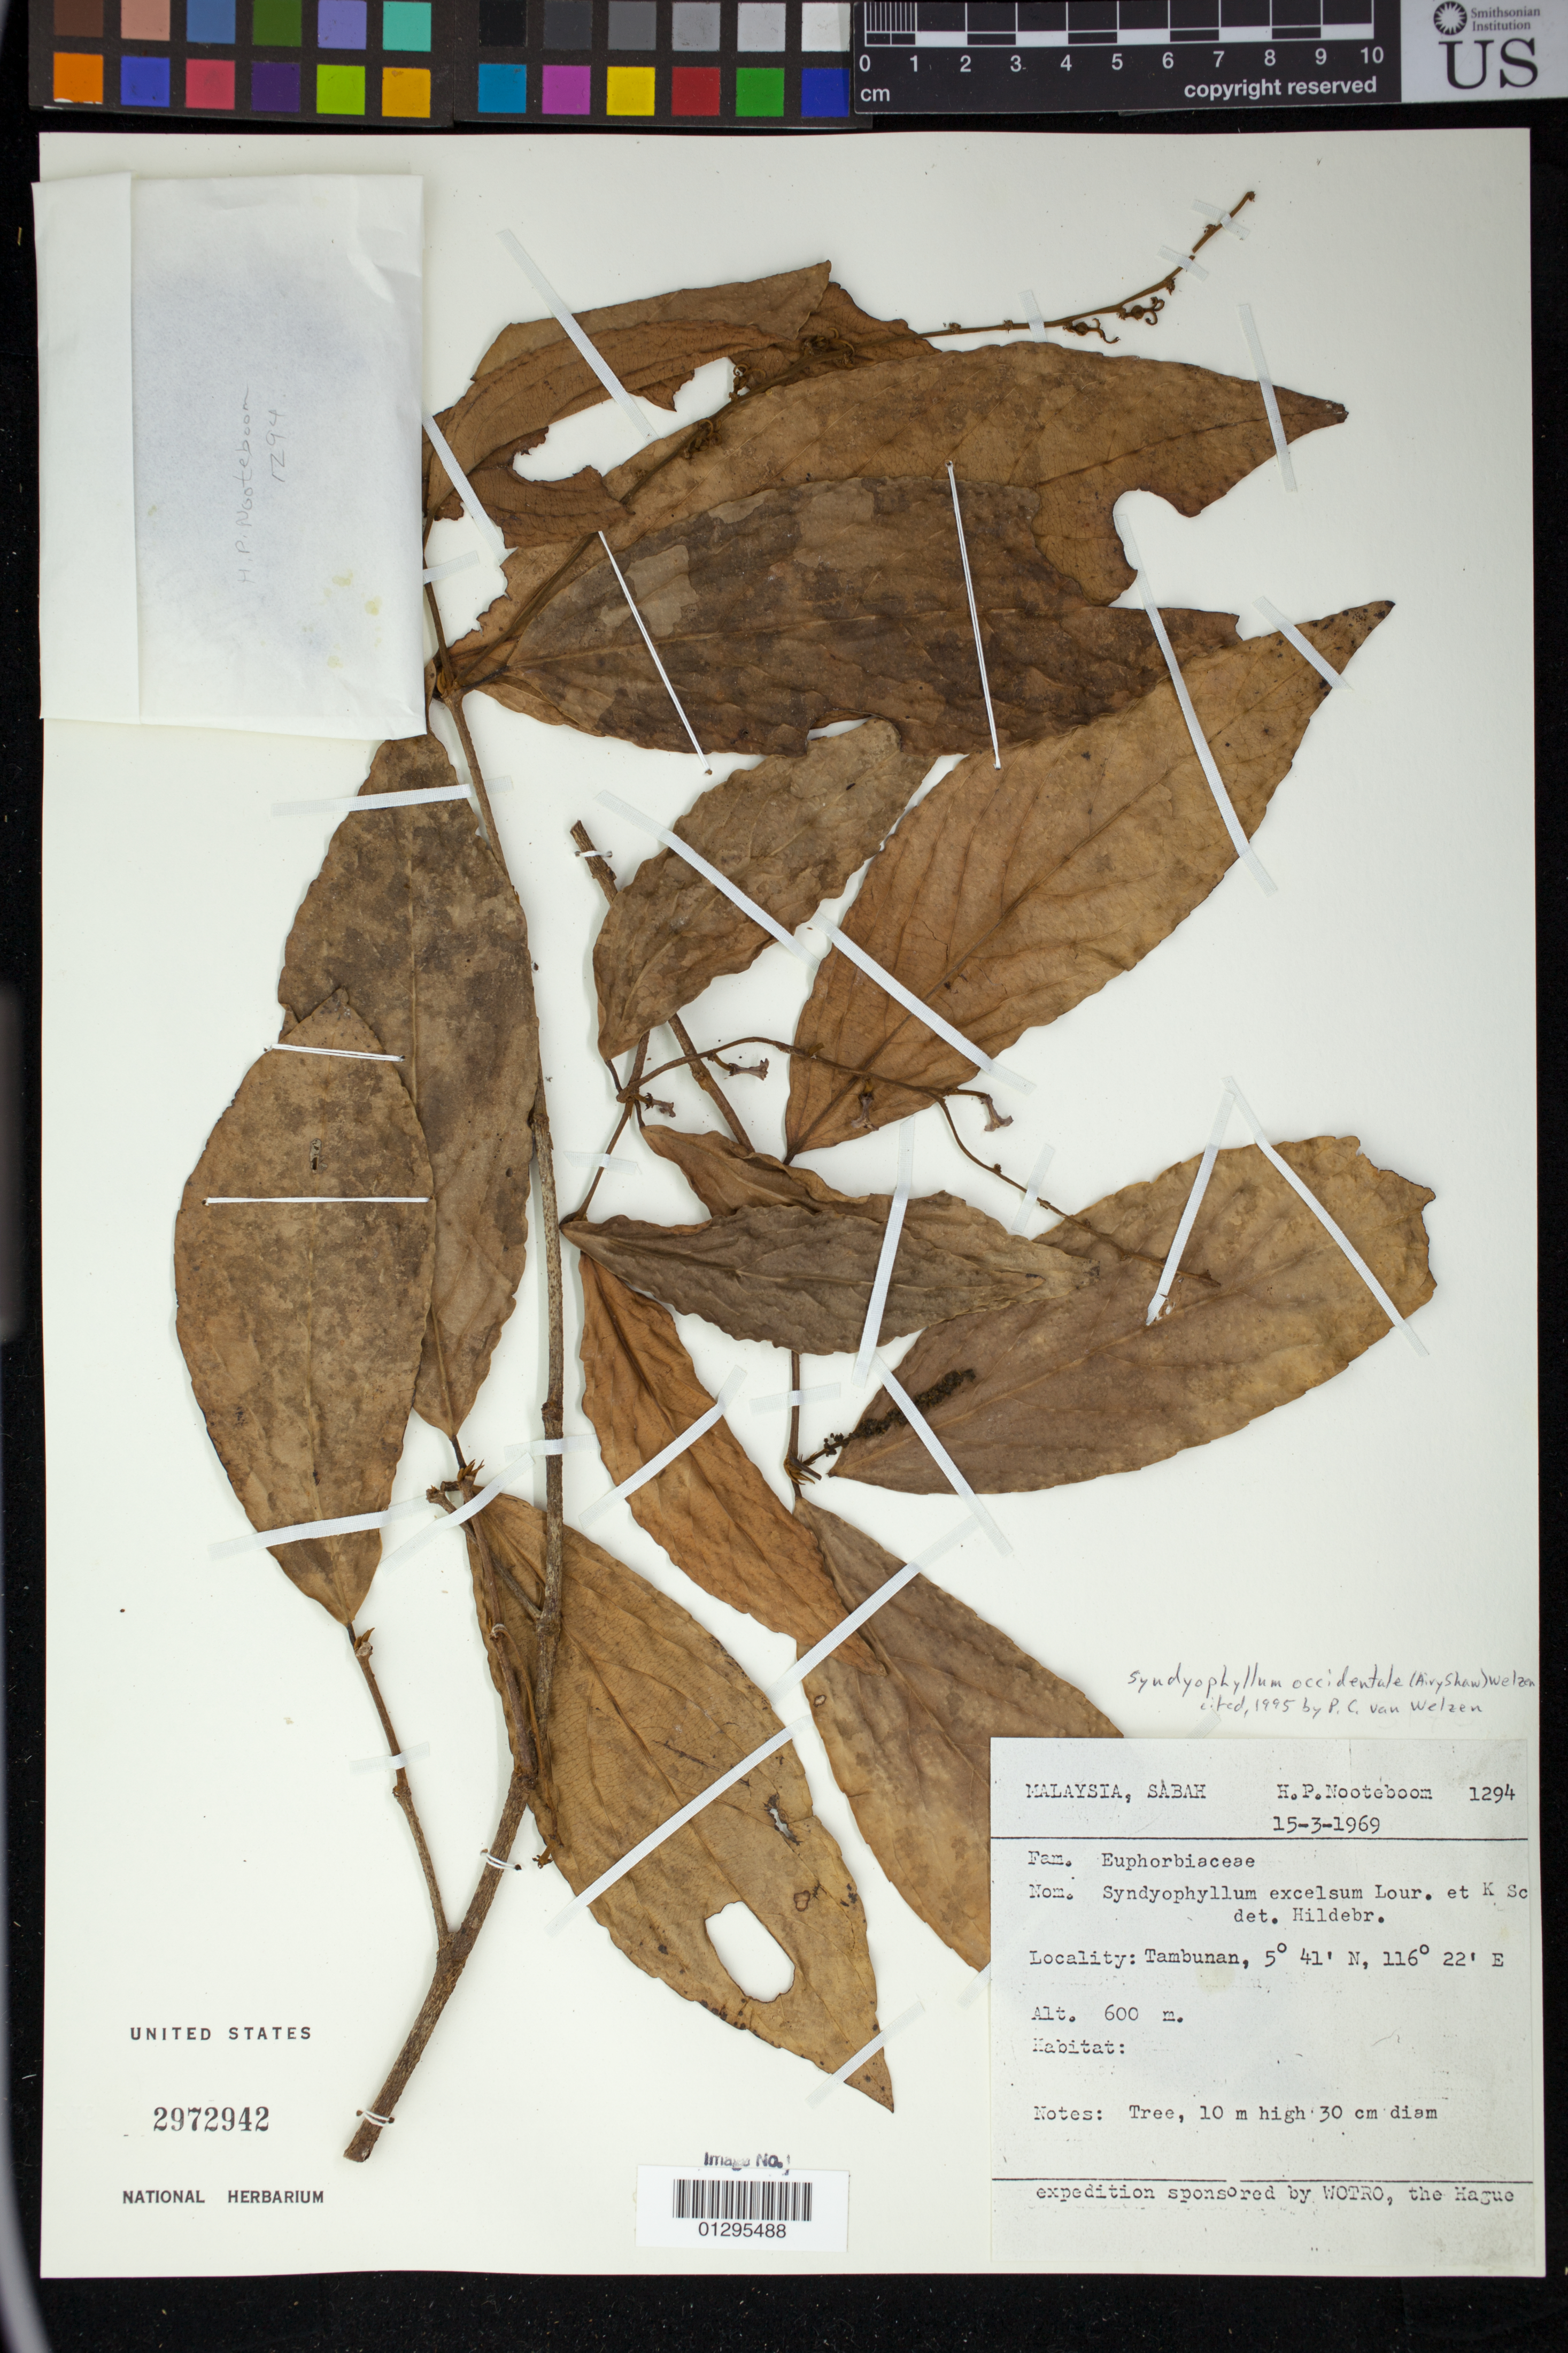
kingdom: Plantae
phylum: Tracheophyta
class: Magnoliopsida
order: Malpighiales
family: Euphorbiaceae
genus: Syndyophyllum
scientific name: Syndyophyllum occidentale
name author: (Airy Shaw) Welzen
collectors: H. P. Nooteboom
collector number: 1294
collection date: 1969-03-15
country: Malaysia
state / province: Sabah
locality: Tambunan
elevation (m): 600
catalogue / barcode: US 2972942